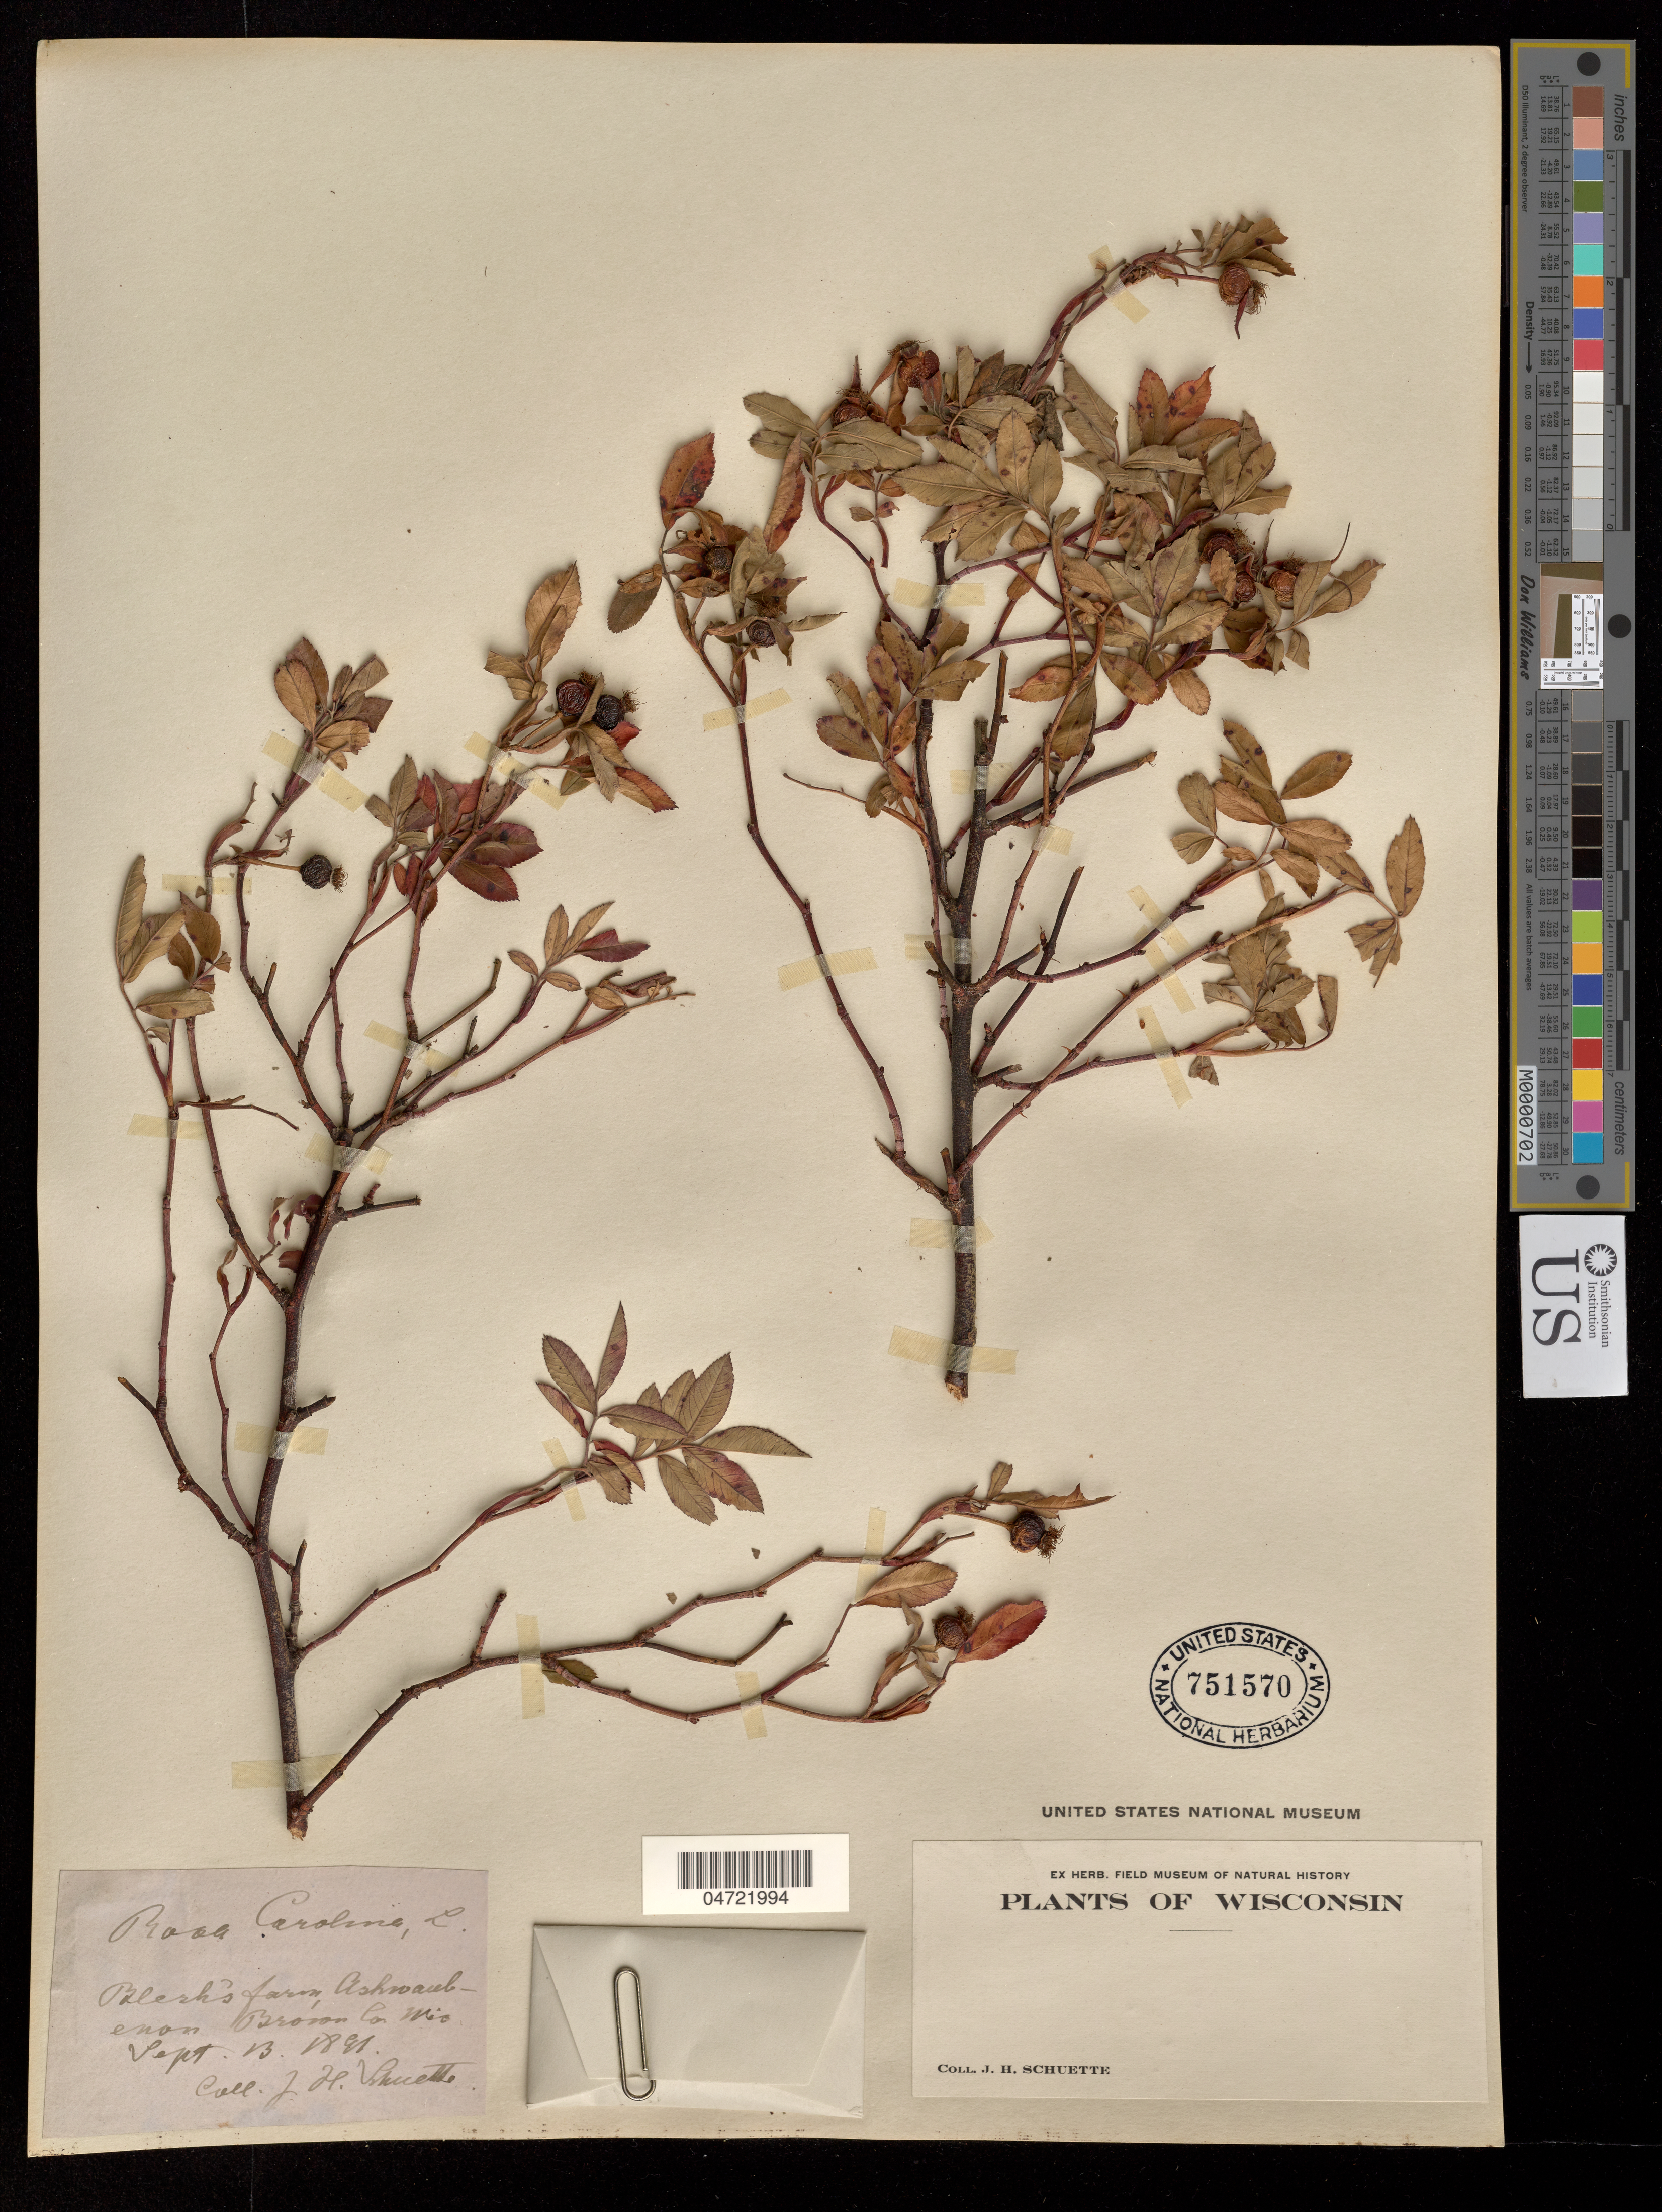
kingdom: Plantae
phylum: Tracheophyta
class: Magnoliopsida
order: Rosales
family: Rosaceae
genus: Rosa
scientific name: Rosa carolina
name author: L.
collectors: J. H. Schuette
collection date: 1891-09-13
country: United States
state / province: Wisconsin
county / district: Brown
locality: Blerk's farm, Ashwaubenon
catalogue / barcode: US 751570